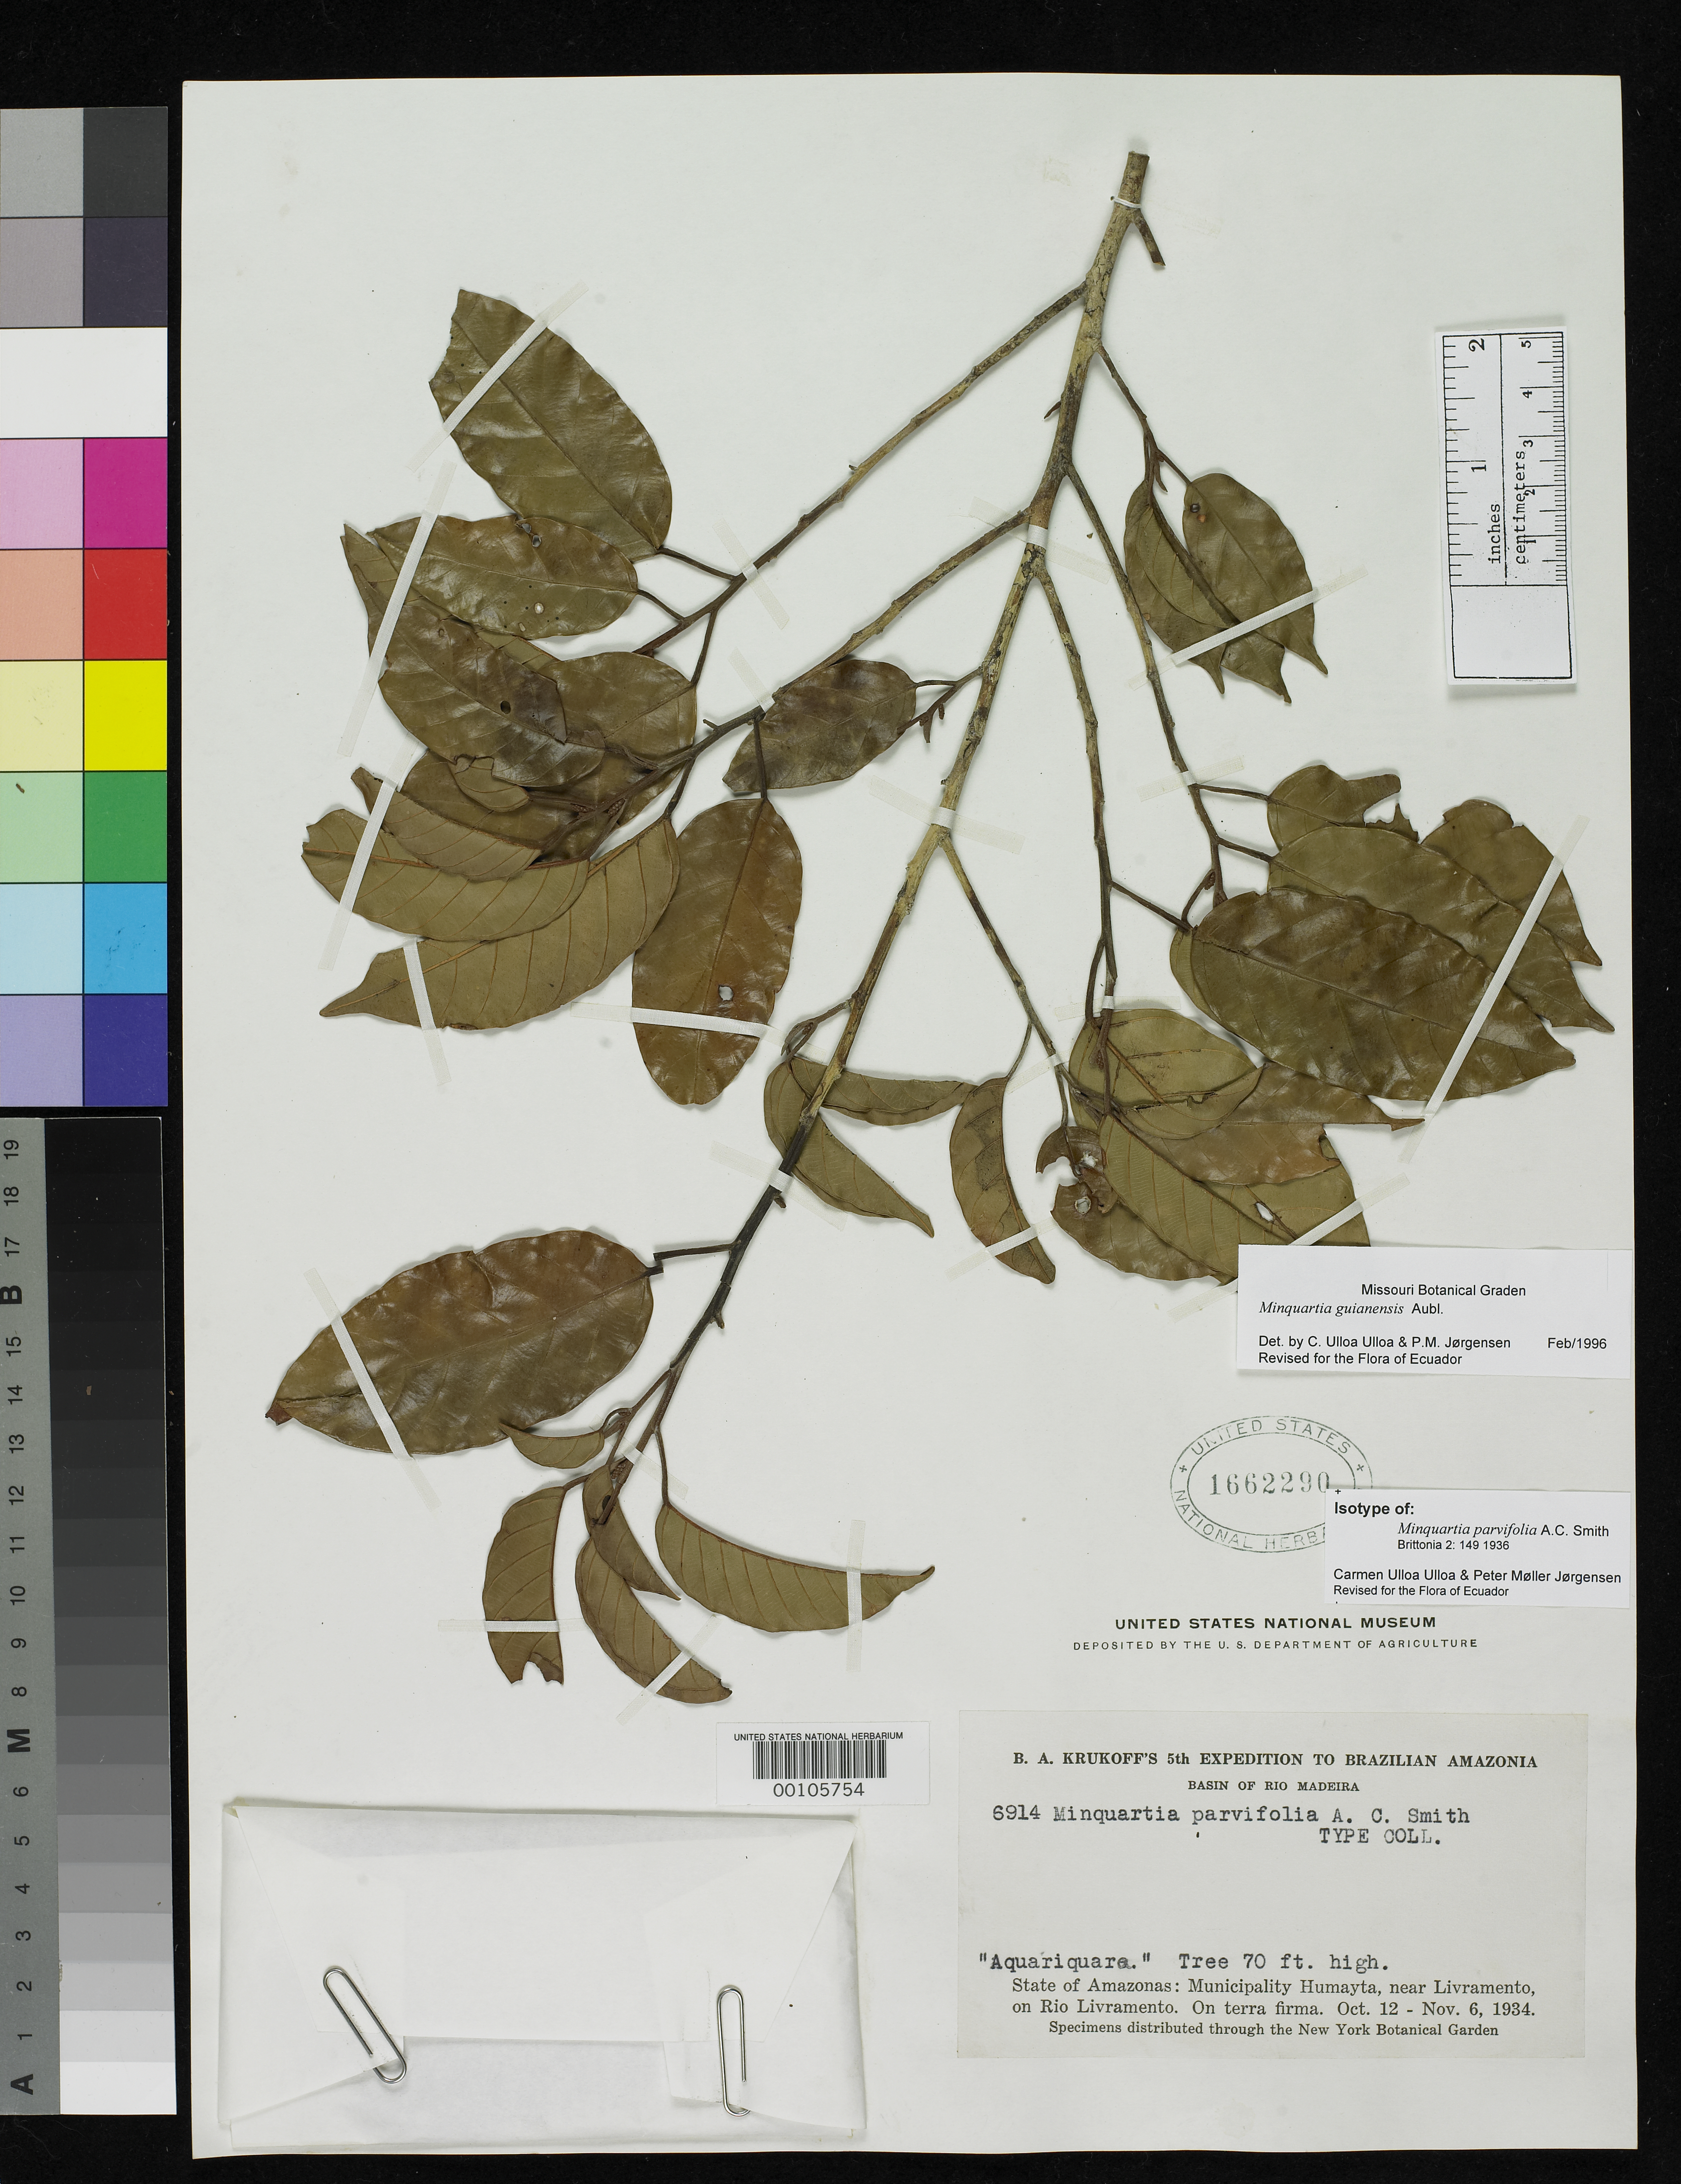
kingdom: Plantae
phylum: Tracheophyta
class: Magnoliopsida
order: Santalales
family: Coulaceae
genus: Minquartia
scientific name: Minquartia parvifolia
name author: A.C. Sm.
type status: Isotype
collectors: B. A. Krukoff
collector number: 6914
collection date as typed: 12 Oct 1934 to 06 Nov 1934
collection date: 1934-10-12/1934-11-06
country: Brazil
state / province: Amazonas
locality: Humayta, near Livramento, Rio Livramento.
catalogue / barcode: US 1662290